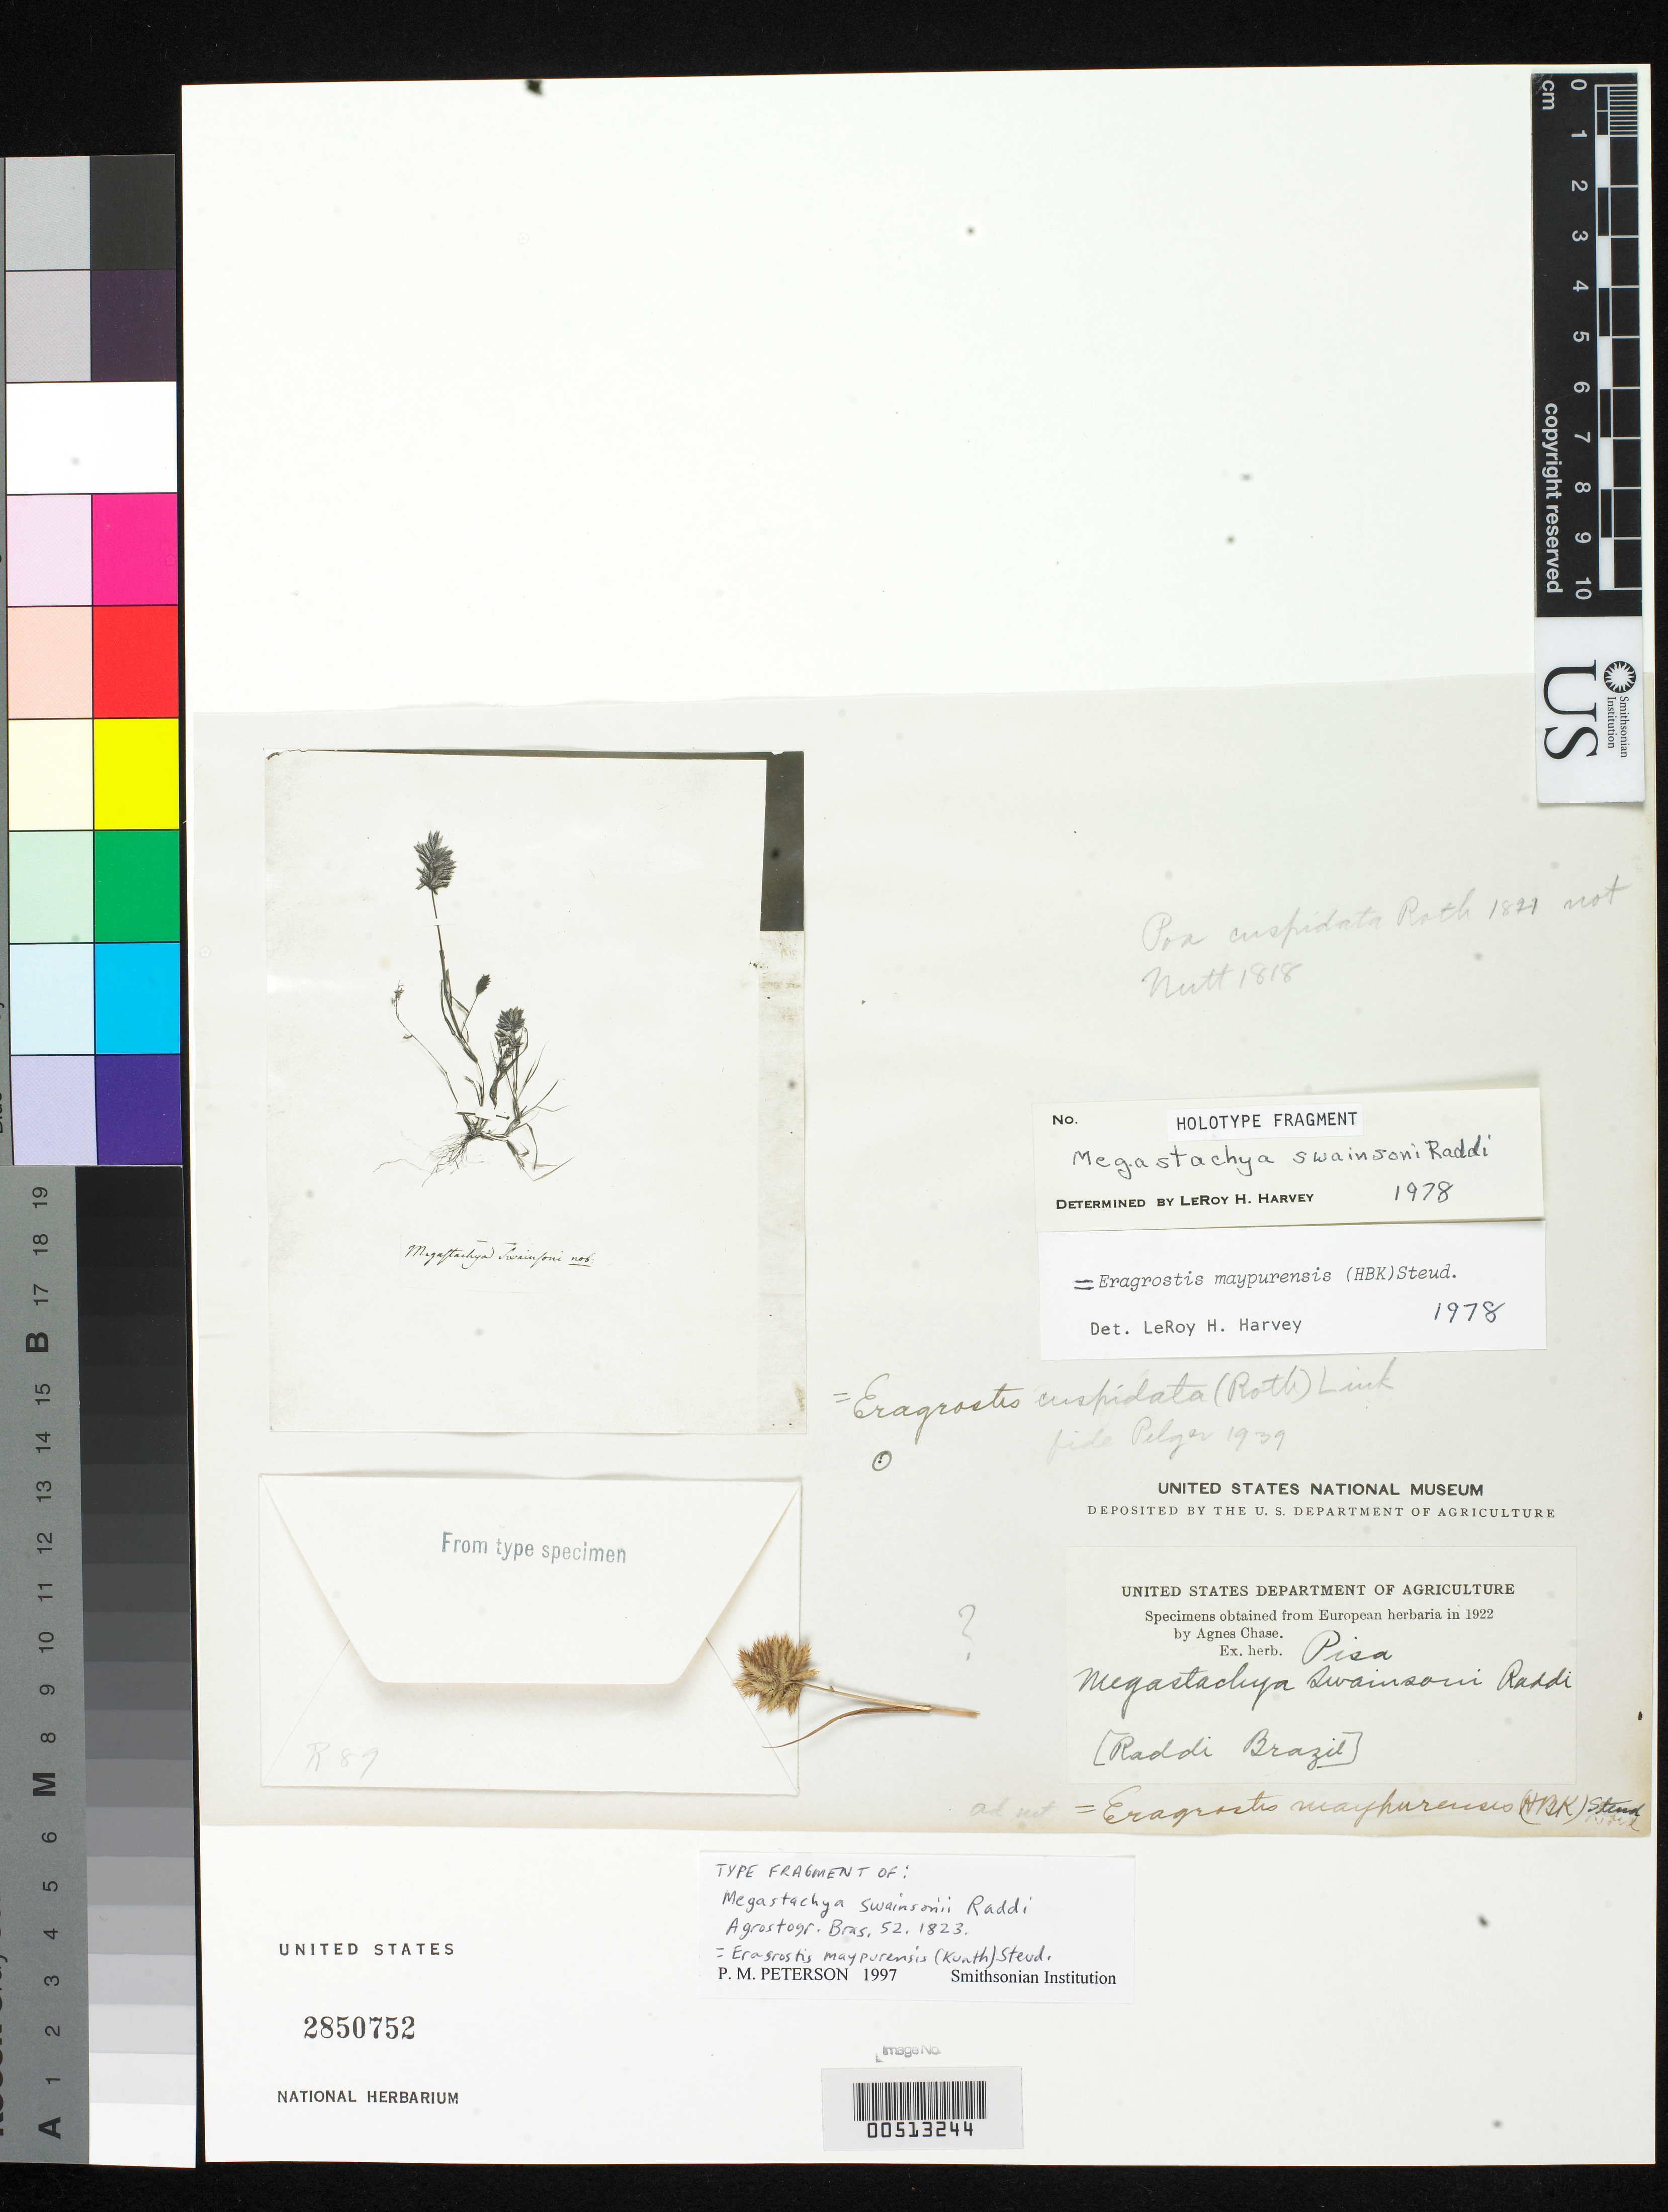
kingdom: Plantae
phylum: Tracheophyta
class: Liliopsida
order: Poales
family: Poaceae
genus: Megastachya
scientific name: Megastachya swainsonii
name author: Raddi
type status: Type Fragment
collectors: D. Swainson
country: Brazil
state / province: Minas Gerais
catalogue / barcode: US 2850752